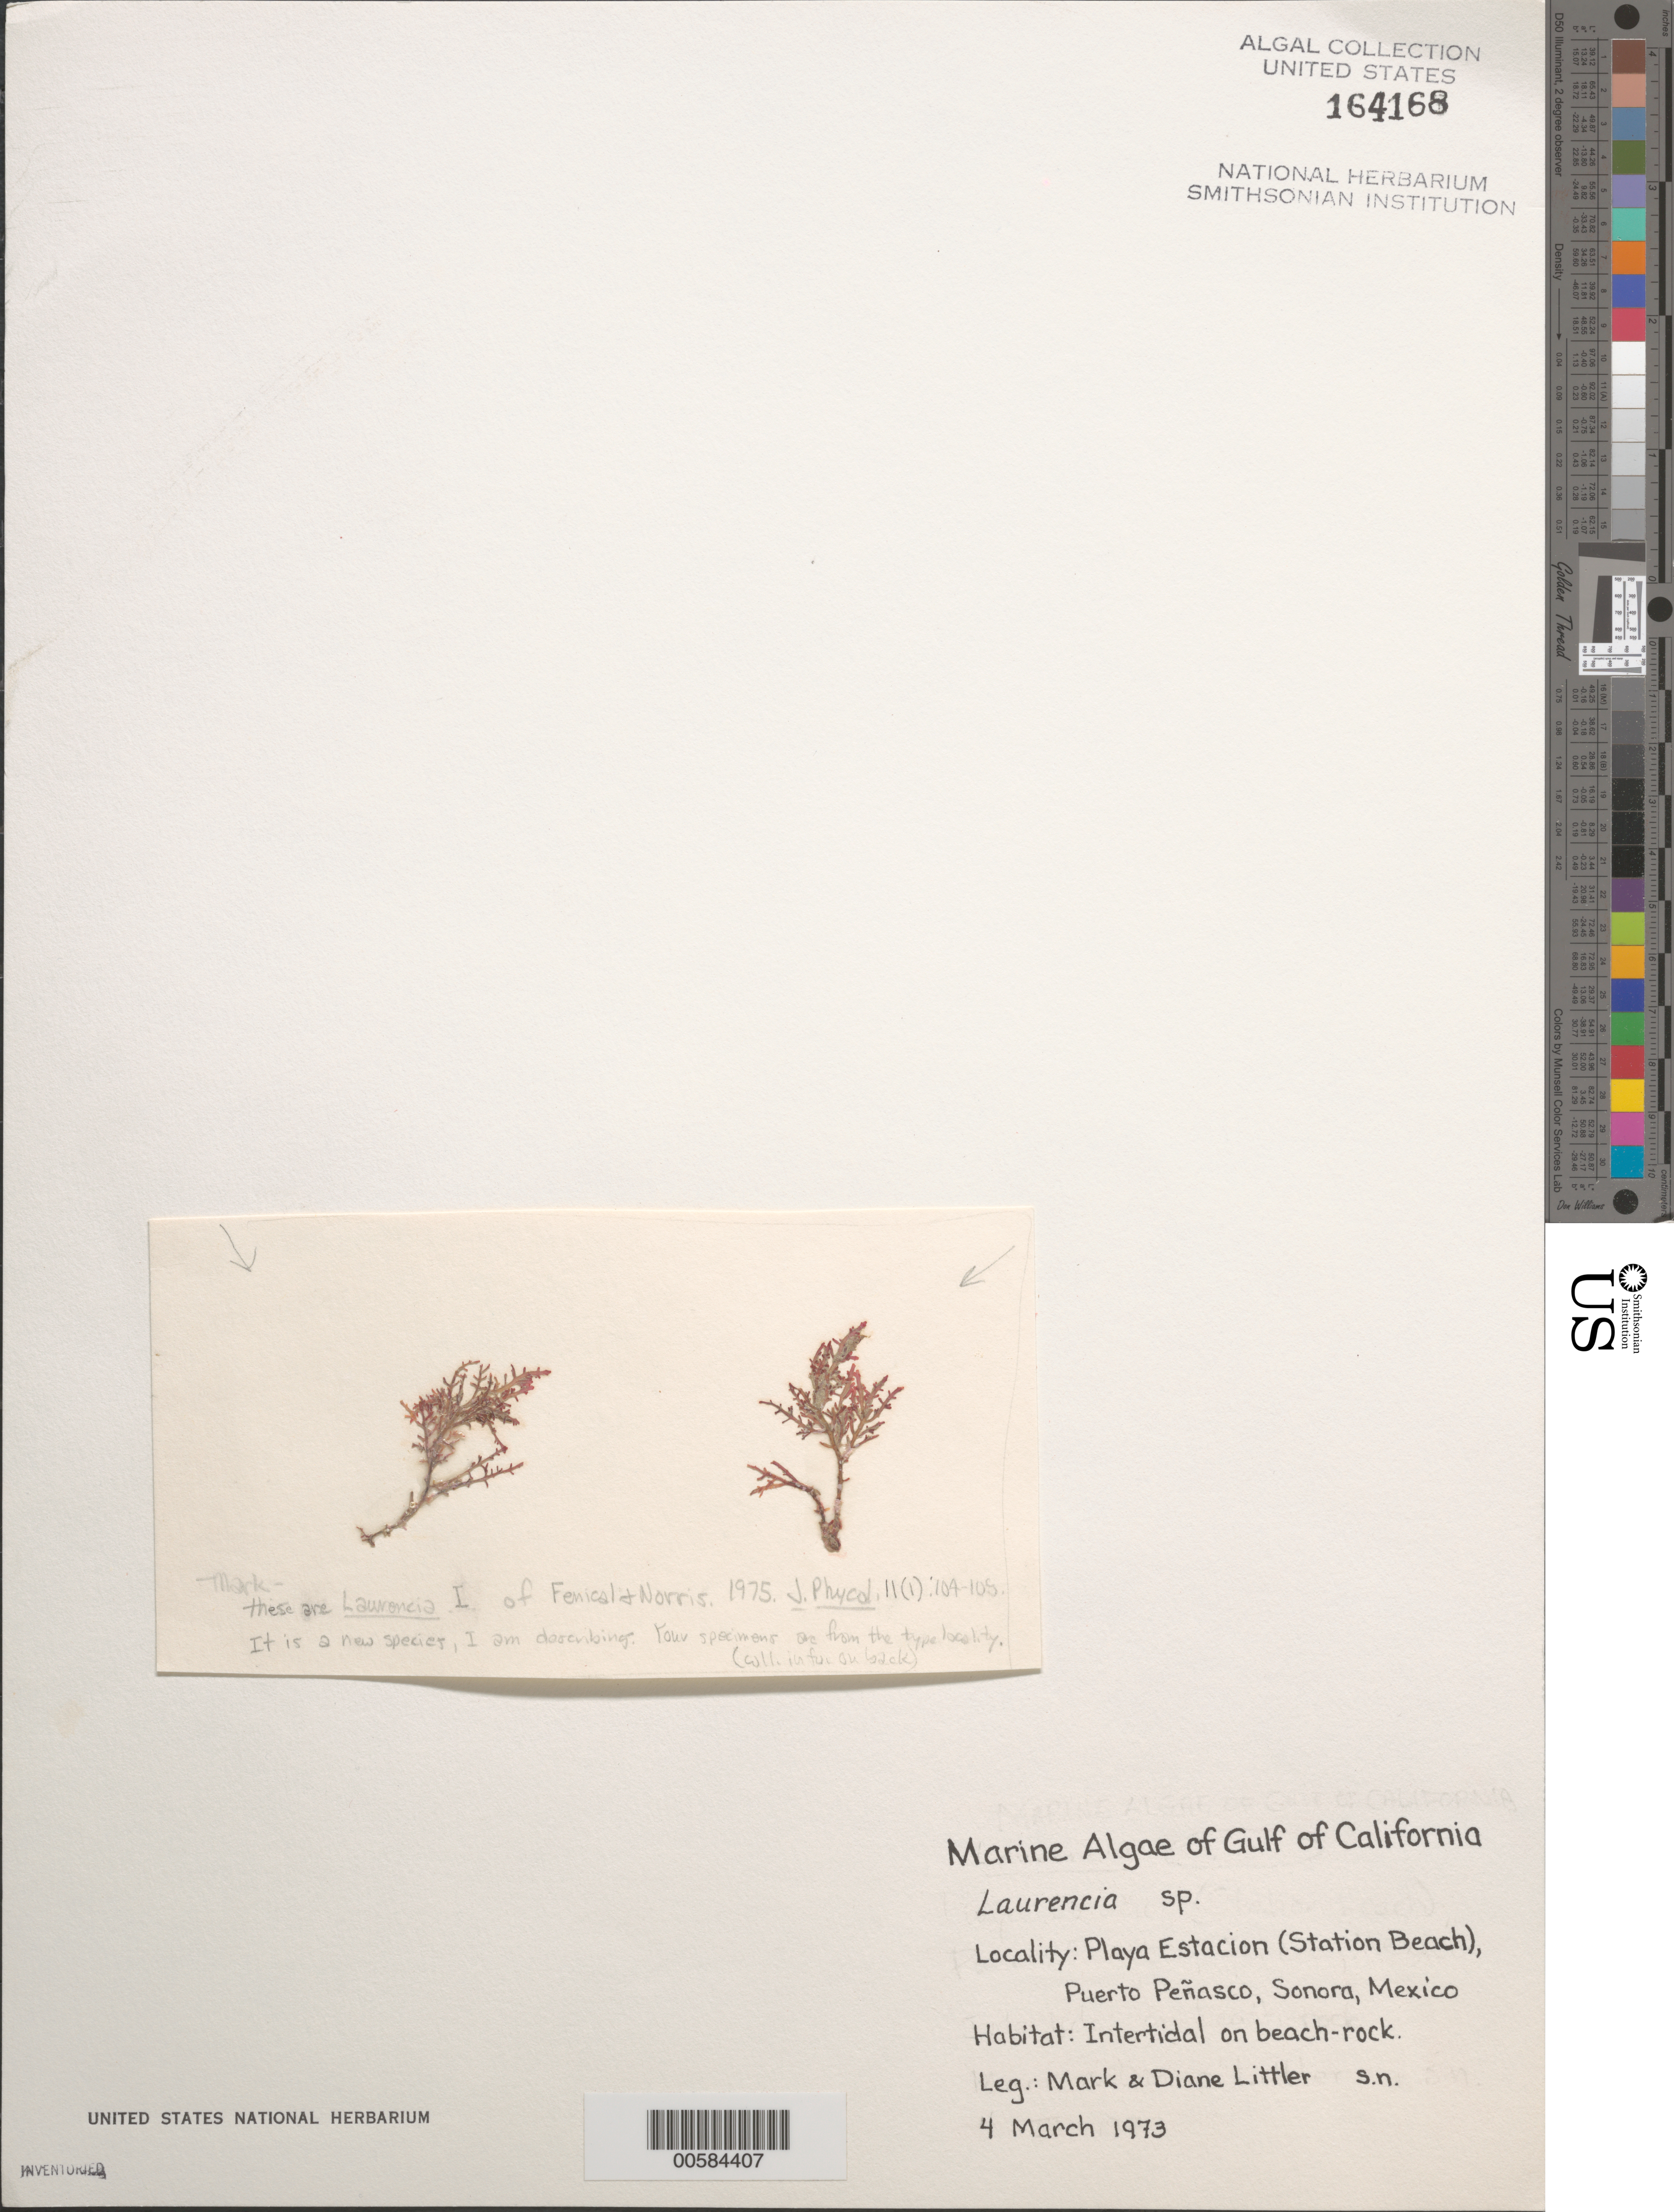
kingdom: Plantae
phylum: Rhodophyta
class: Florideophyceae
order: Ceramiales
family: Rhodomelaceae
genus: Laurencia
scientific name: Laurencia sp.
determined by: Norris, James N.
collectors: M. M. Littler & D. S. Littler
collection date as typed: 04 Mar 1973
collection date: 1973-03-04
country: Mexico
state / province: Sonora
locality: Playa Estacion (Station Beach). Puerto Penasco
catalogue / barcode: US 164168